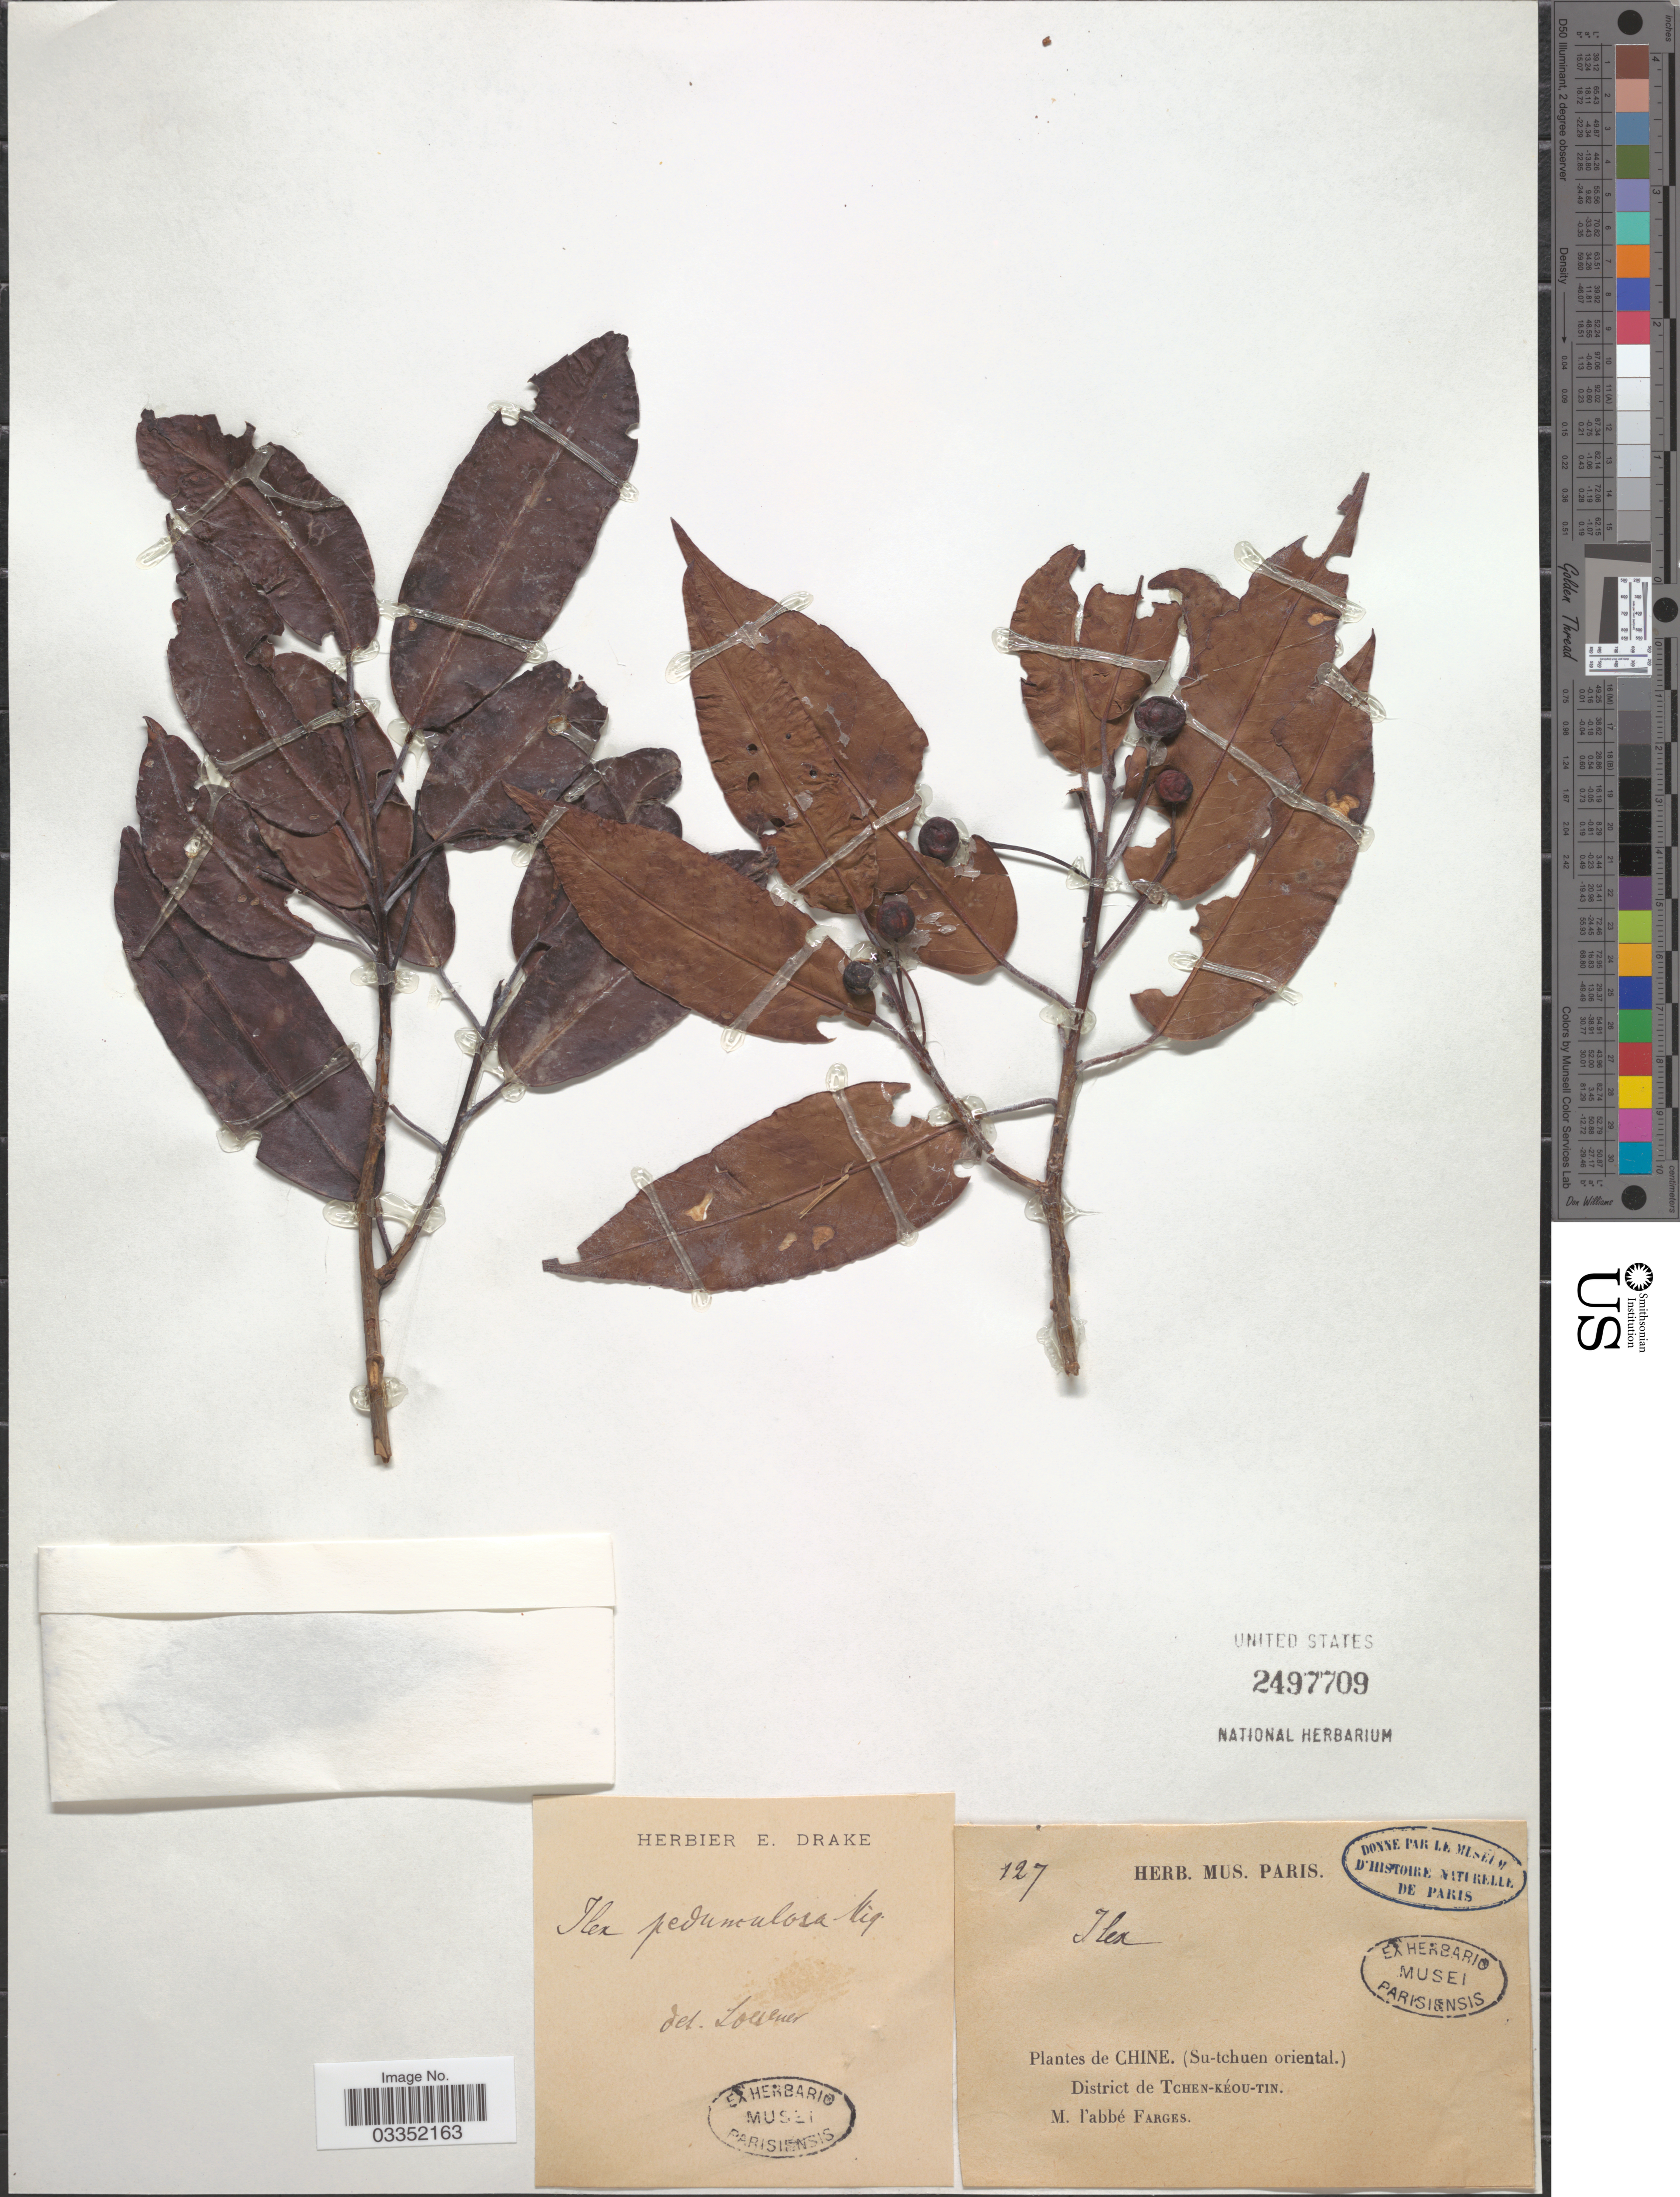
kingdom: Plantae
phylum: Tracheophyta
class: Magnoliopsida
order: Aquifoliales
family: Aquifoliaceae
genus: Ilex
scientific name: Ilex pedunculosa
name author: Miq.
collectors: M. Farges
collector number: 127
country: China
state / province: Sichuan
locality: (Su-tchuen oriental.) District de Tchen-Kéou-Tin.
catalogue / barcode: US 2497709